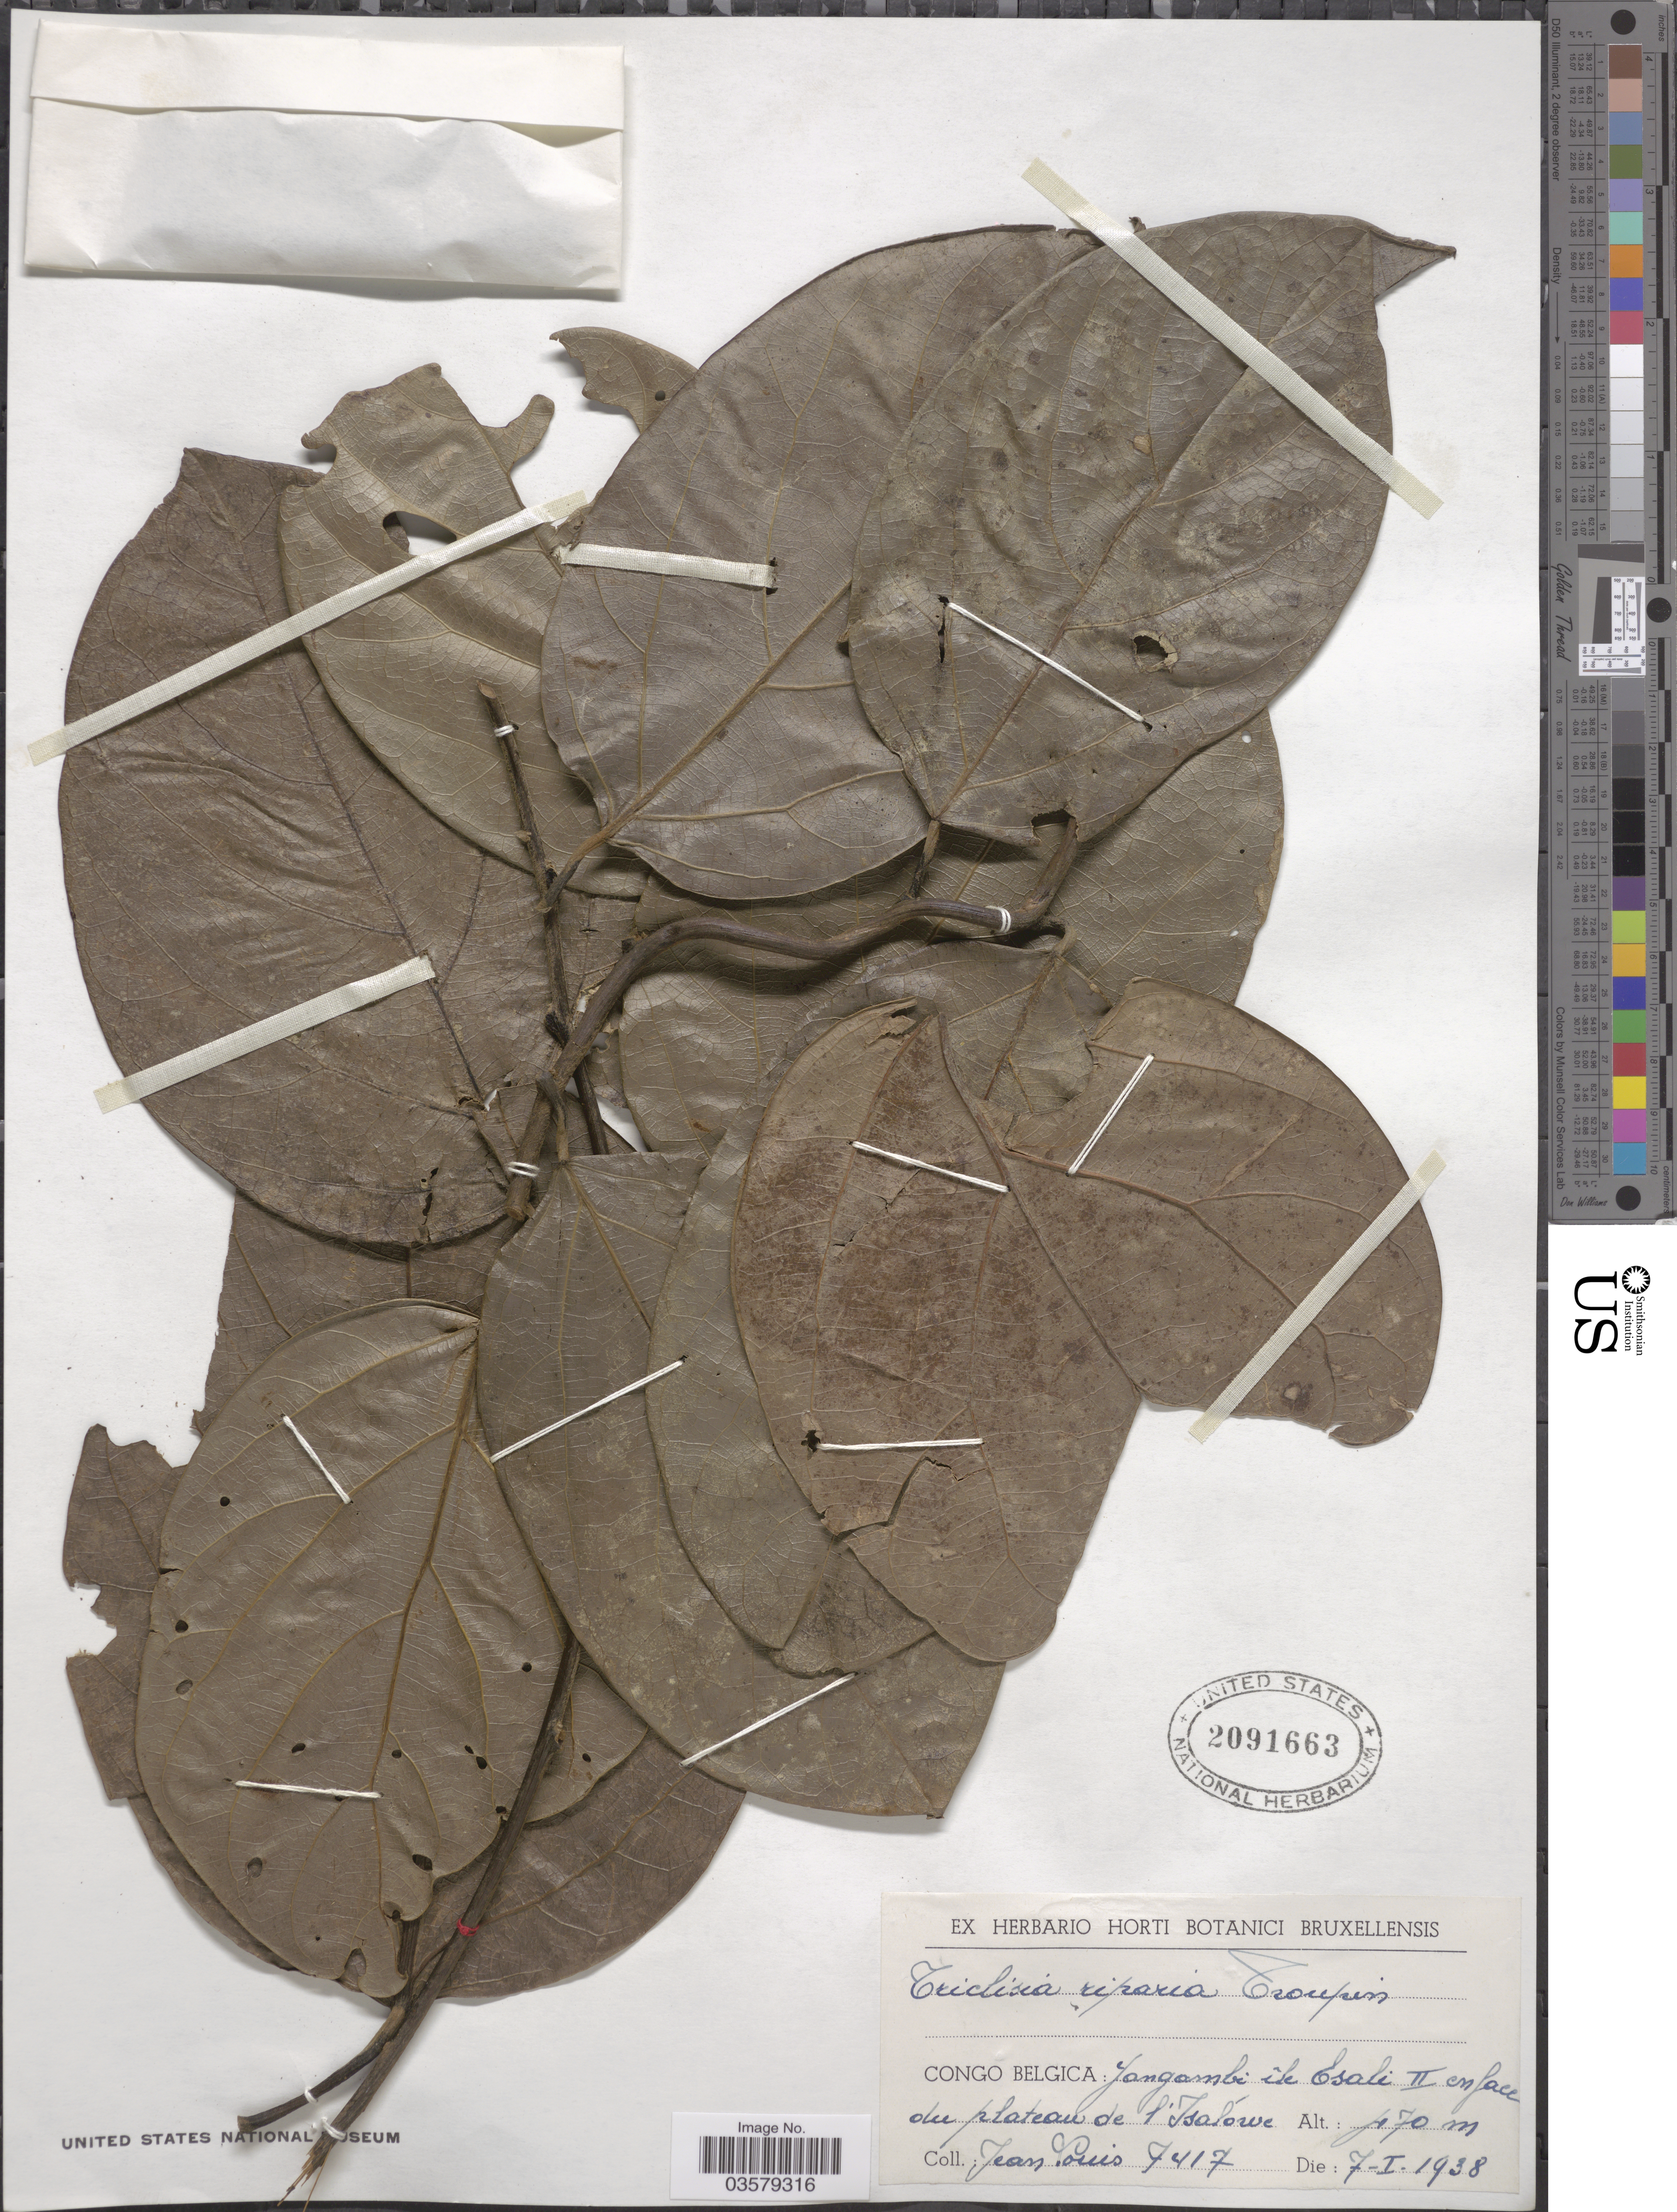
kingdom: Plantae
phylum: Tracheophyta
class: Magnoliopsida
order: Ranunculales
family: Menispermaceae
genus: Triclisia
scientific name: Triclisia riparia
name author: Troupin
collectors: J. Louis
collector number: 7417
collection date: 1938-01-07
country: Congo, Democratic Republic of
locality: Yangambi, île Esali II enface du plateau de l'Isalowé.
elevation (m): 470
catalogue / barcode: US 2091663